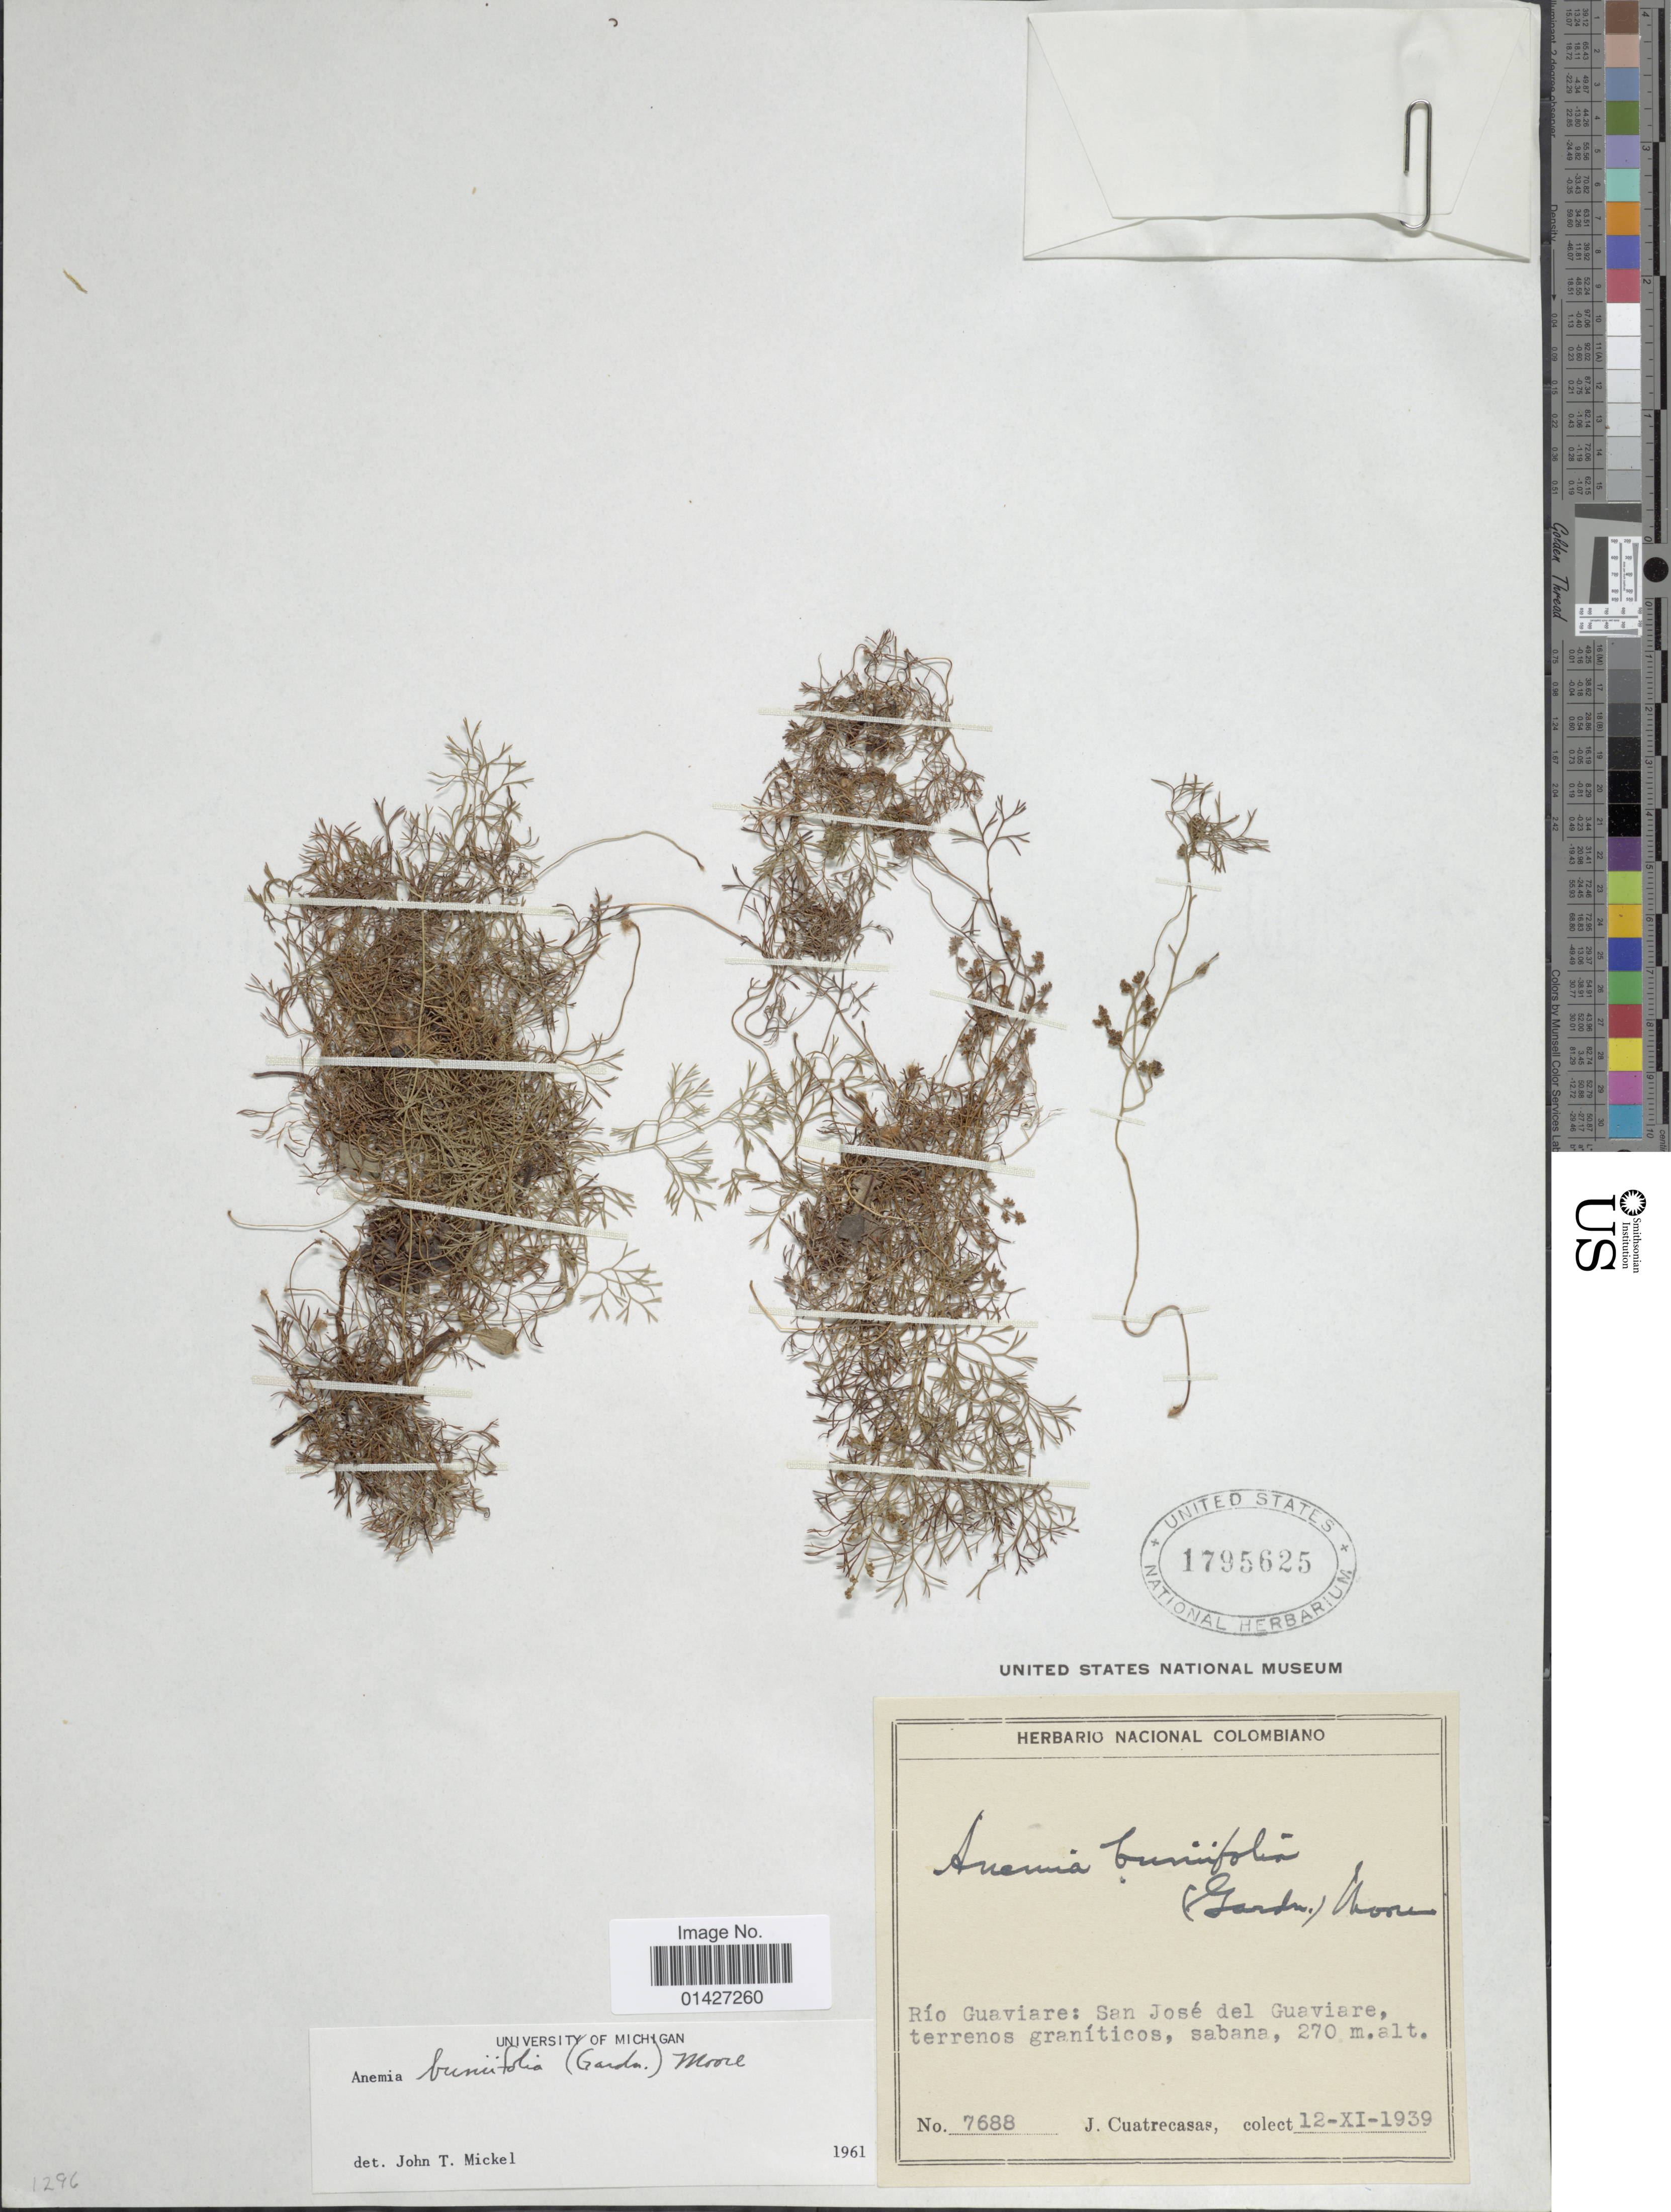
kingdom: Plantae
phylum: Tracheophyta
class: Polypodiopsida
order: Schizaeales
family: Anemiaceae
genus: Anemia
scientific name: Anemia buniifolia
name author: (T. Moore) Gardner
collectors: J. Cuatrecasas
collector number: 7688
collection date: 1939-11-12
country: Colombia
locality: Río Guaviare: San José del Guaviare, terrenos Graníticos, sabana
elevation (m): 270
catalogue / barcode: US 1795625